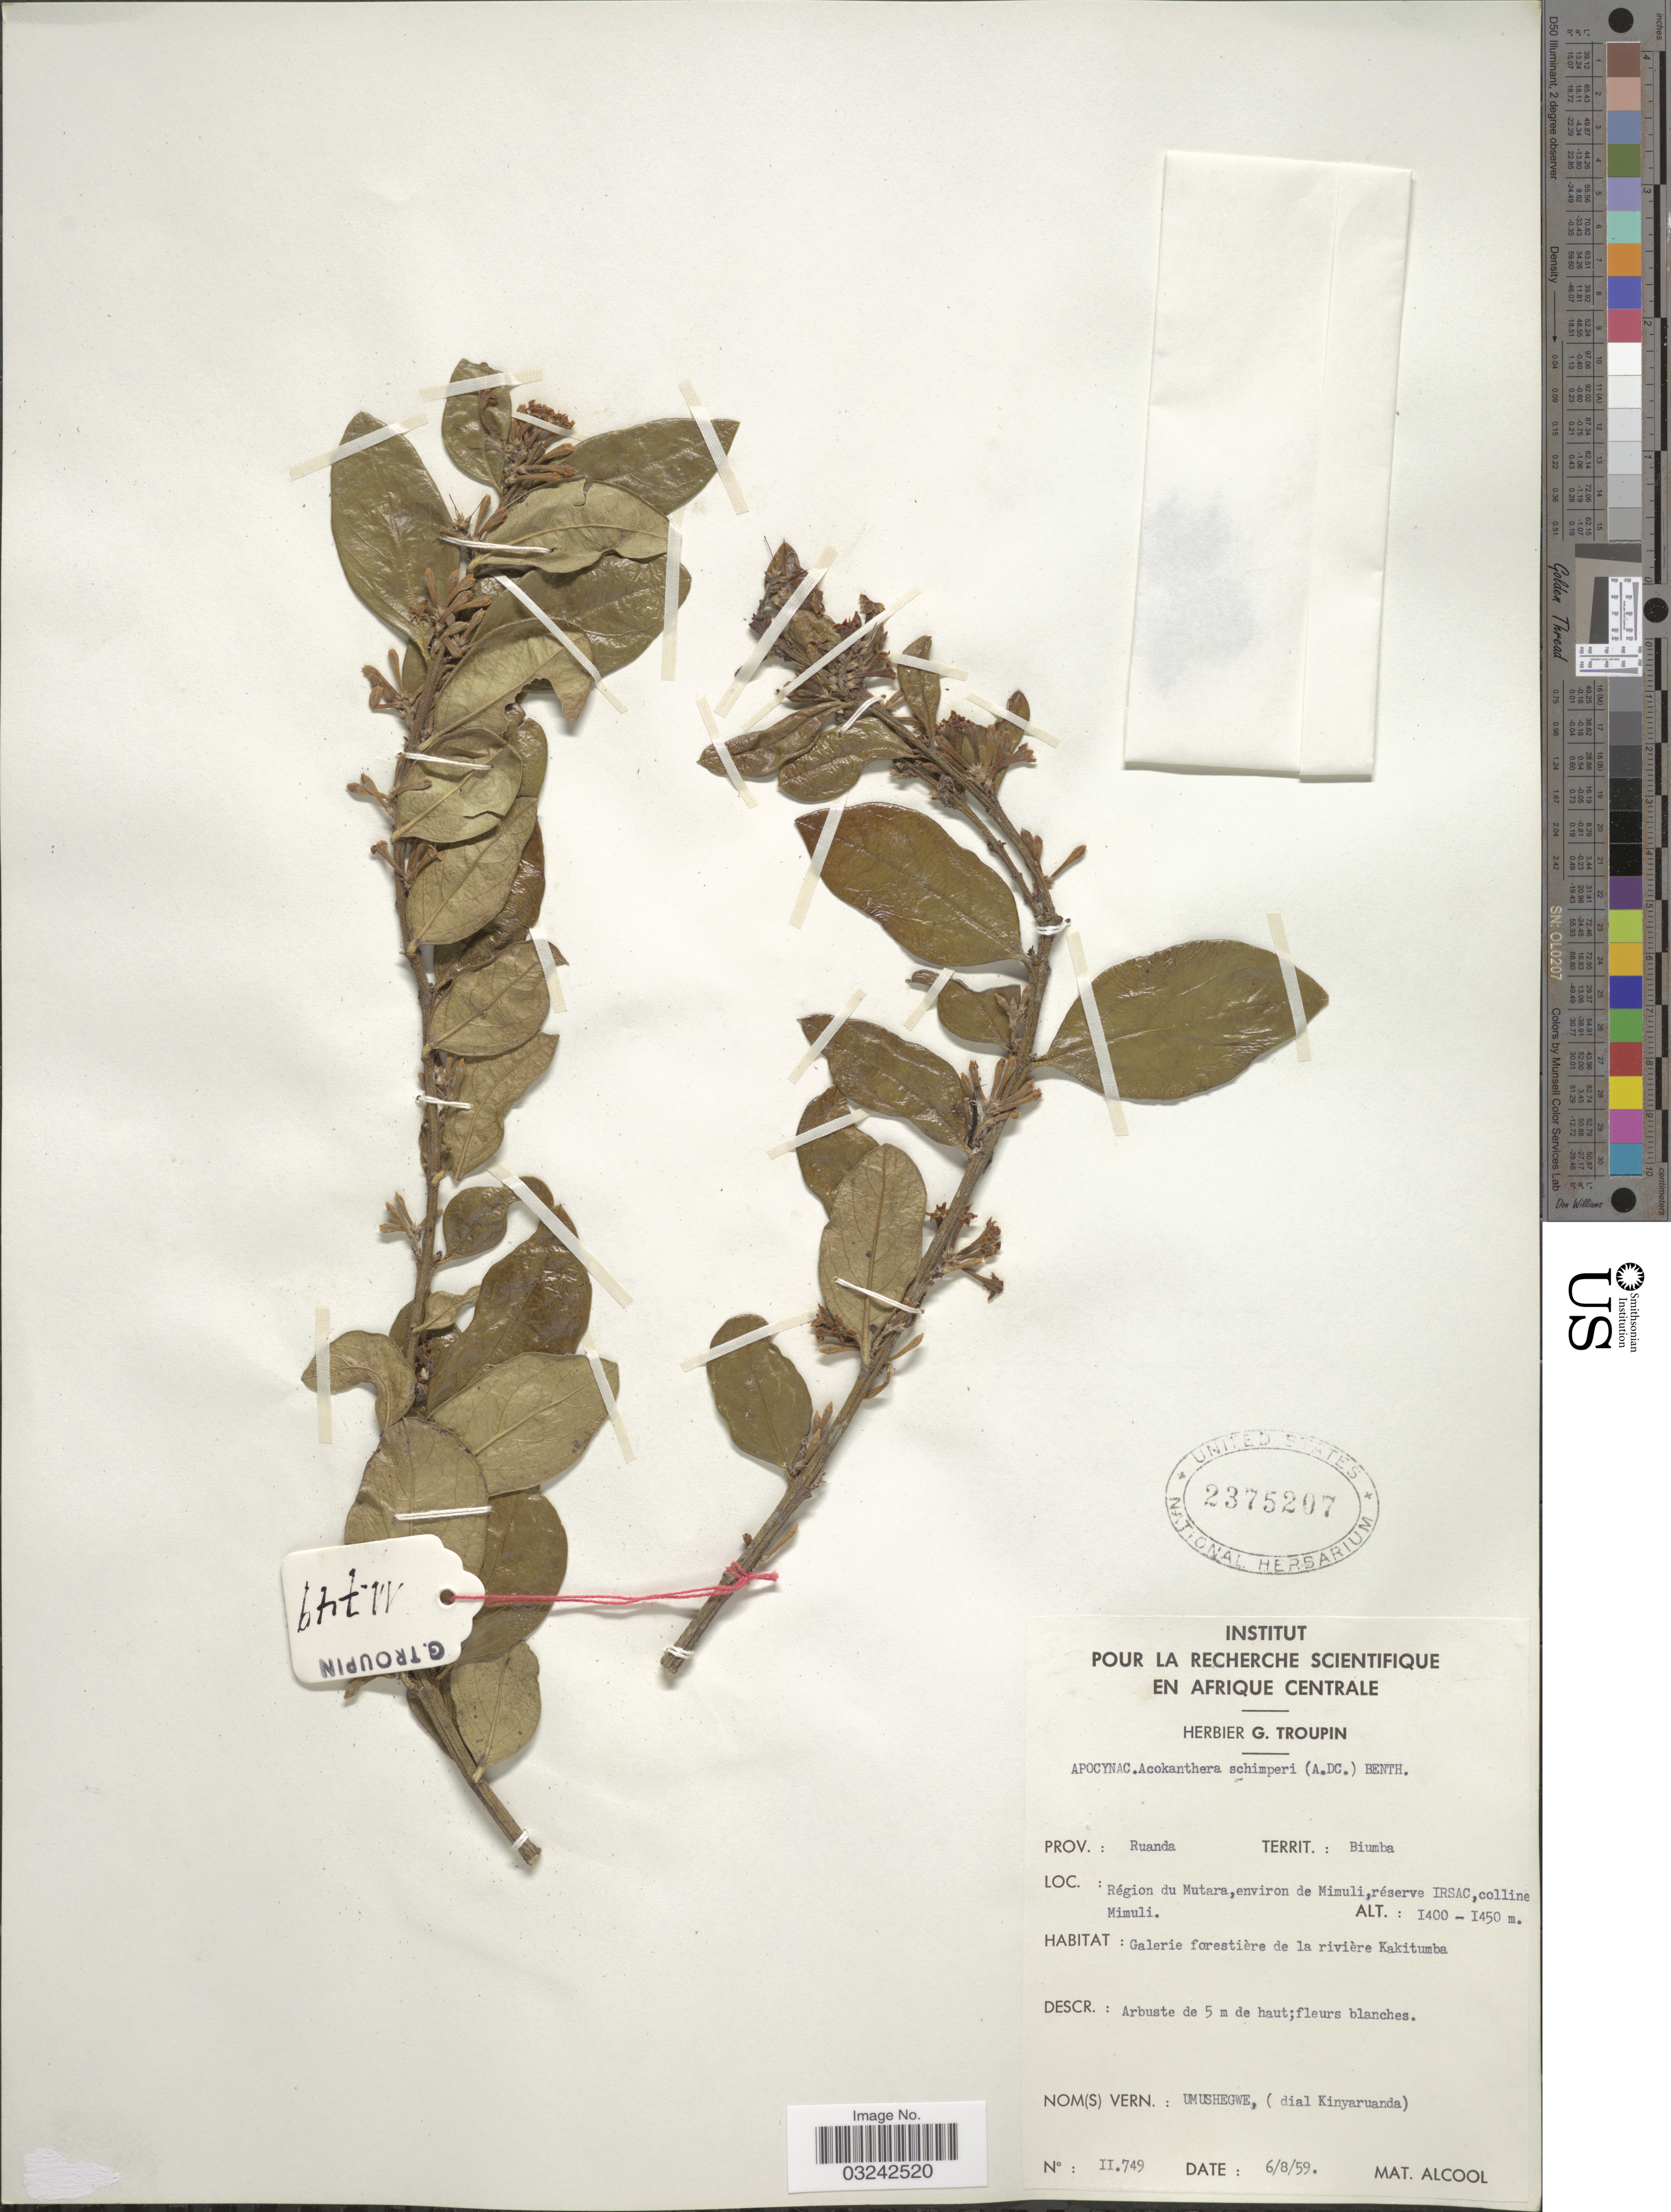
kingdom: Plantae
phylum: Tracheophyta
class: Magnoliopsida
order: Gentianales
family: Apocynaceae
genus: Acokanthera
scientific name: Acokanthera schimperi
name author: (DC.) Schweinf.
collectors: ex herb. G. Troupin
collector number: II749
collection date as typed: Transcribed d/m/y: 6/8/59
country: Rwanda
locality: Prov.: Ruanda. Territ.: Biumba. Région du Mutara, environ de Mimuli, réserve IRSAC, colline Mimuli. Galerie forestière de la rivière Kakitumba.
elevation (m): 1400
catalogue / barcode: US 2375207